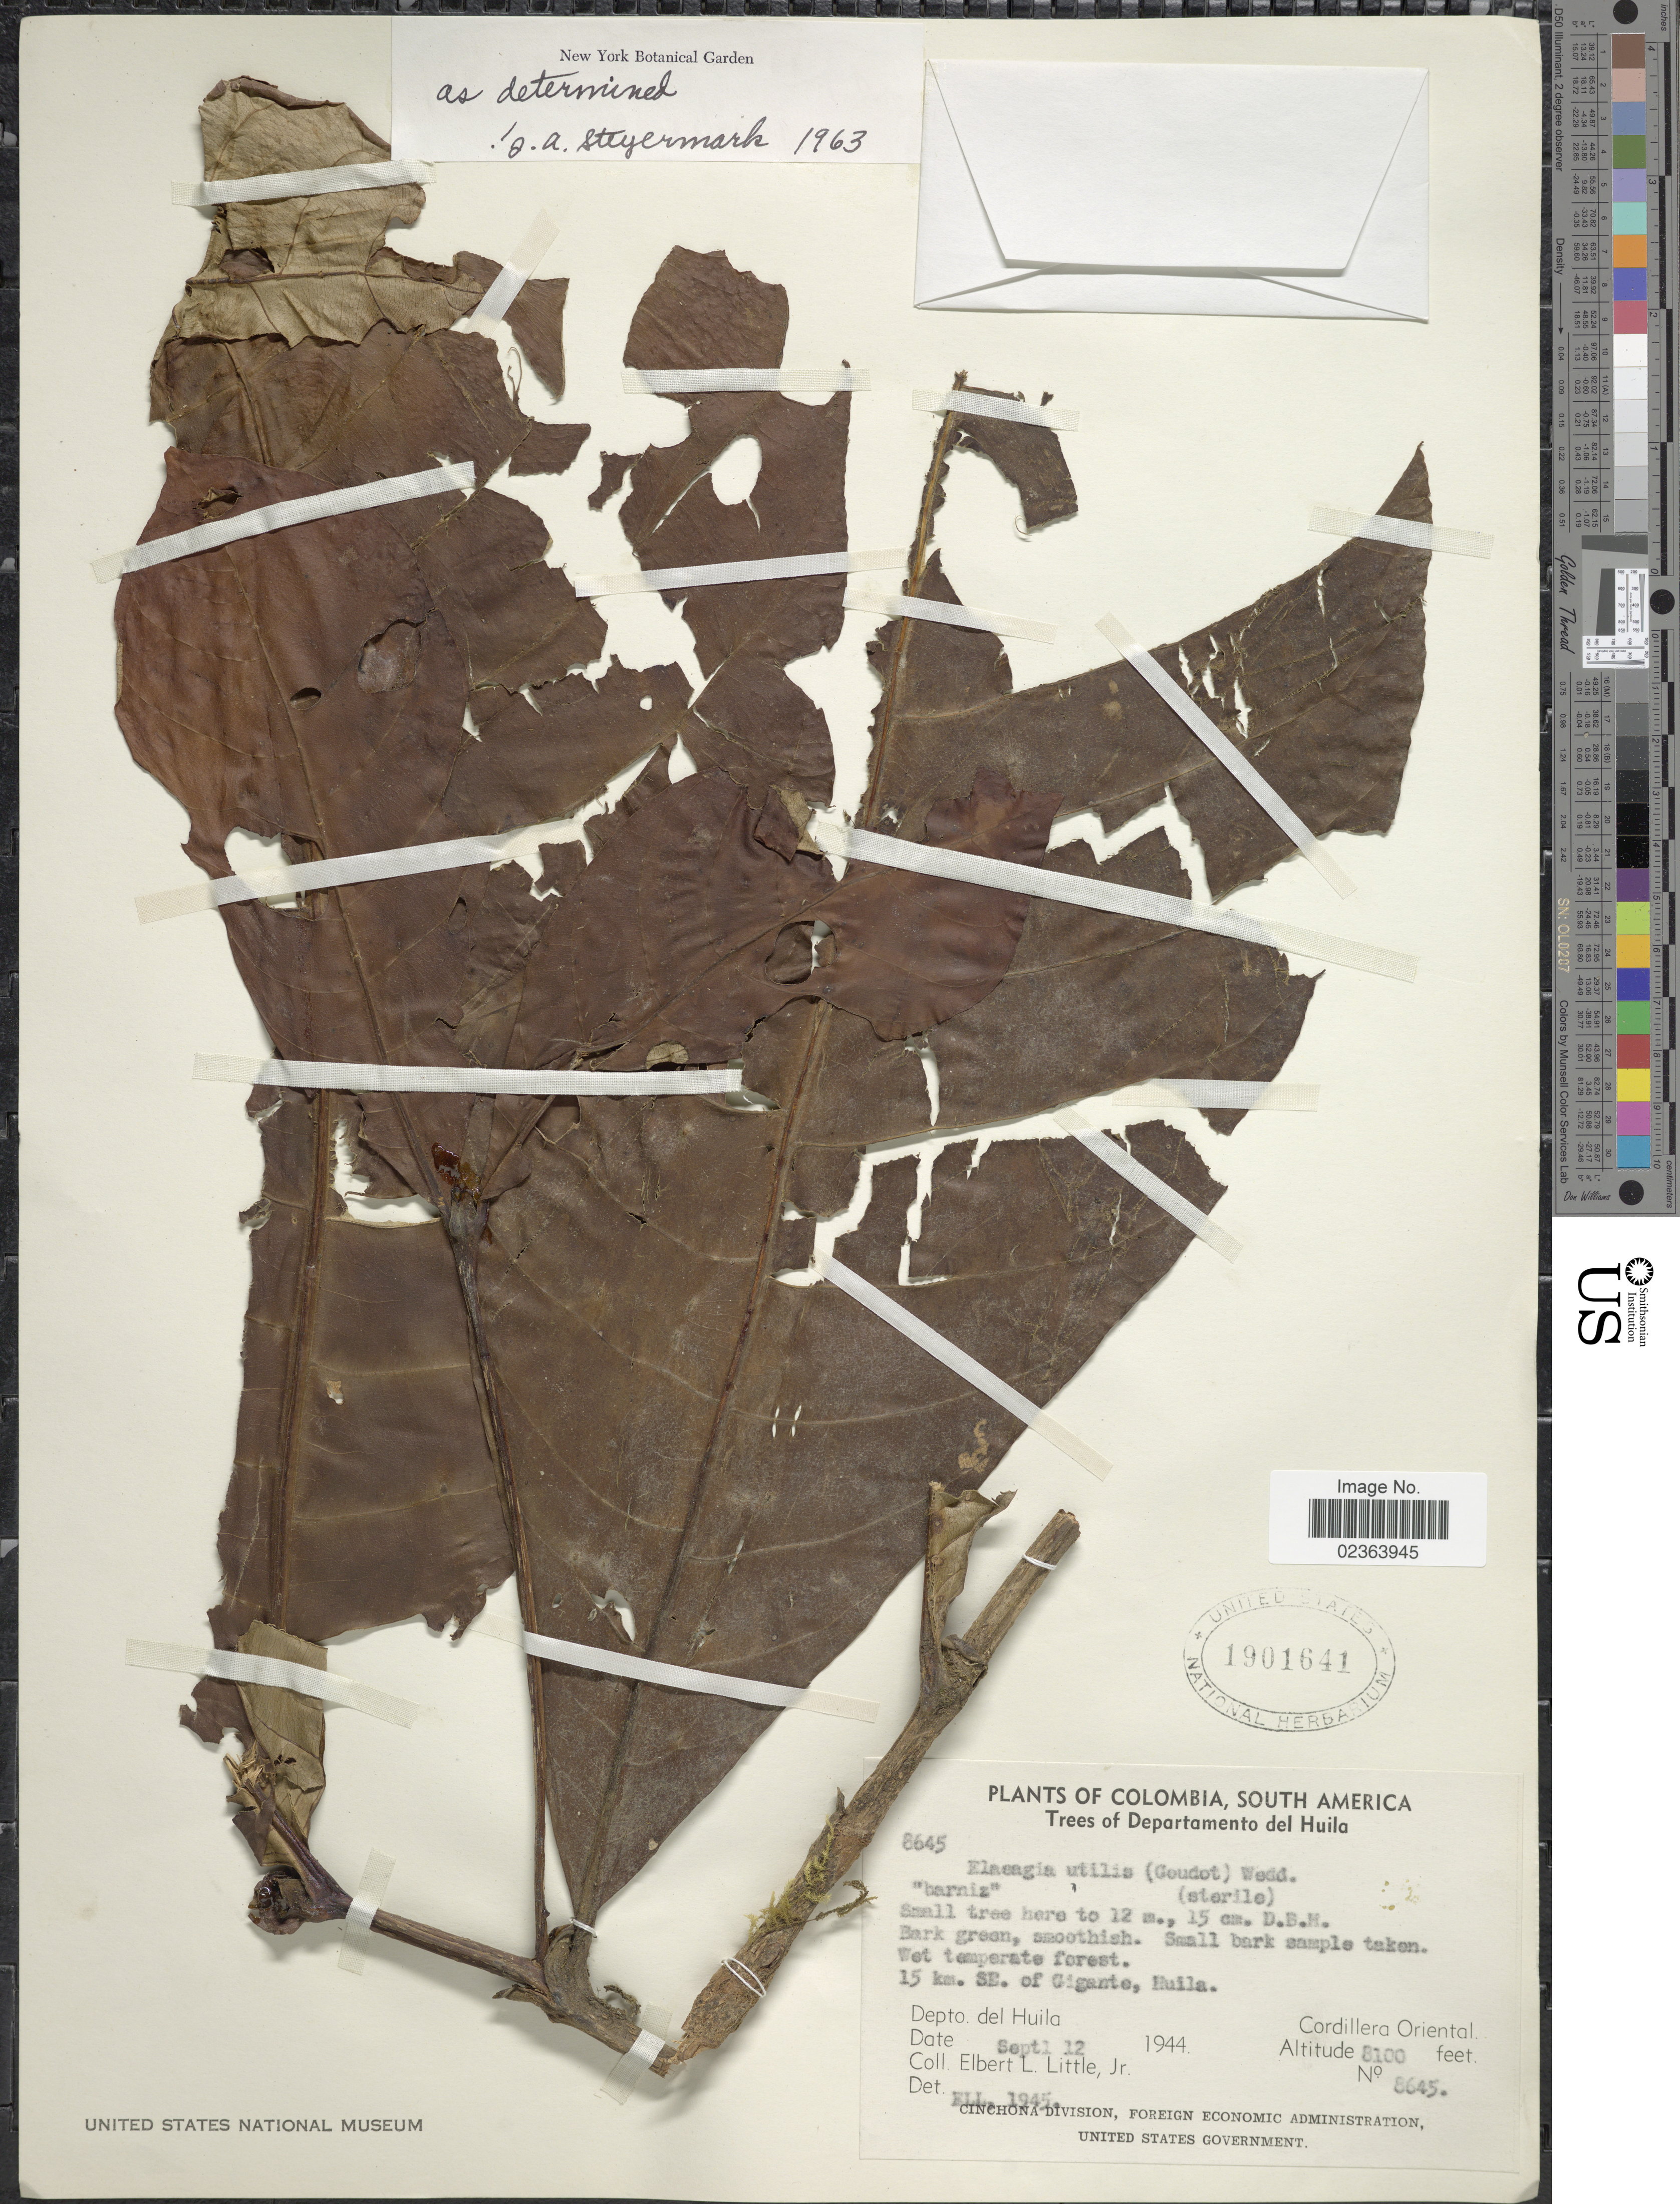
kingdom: Plantae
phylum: Tracheophyta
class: Magnoliopsida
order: Gentianales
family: Rubiaceae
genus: Elaeagia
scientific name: Elaeagia utilis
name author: (Goudot) Wedd.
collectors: E. L. Little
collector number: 8645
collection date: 1944-09-12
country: Colombia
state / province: Huila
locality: Departamento del Huila, 15 km. SE. of Cigante, Huila, Cordillera Oriental, Depto. del Huila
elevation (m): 2469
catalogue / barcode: US 1901641